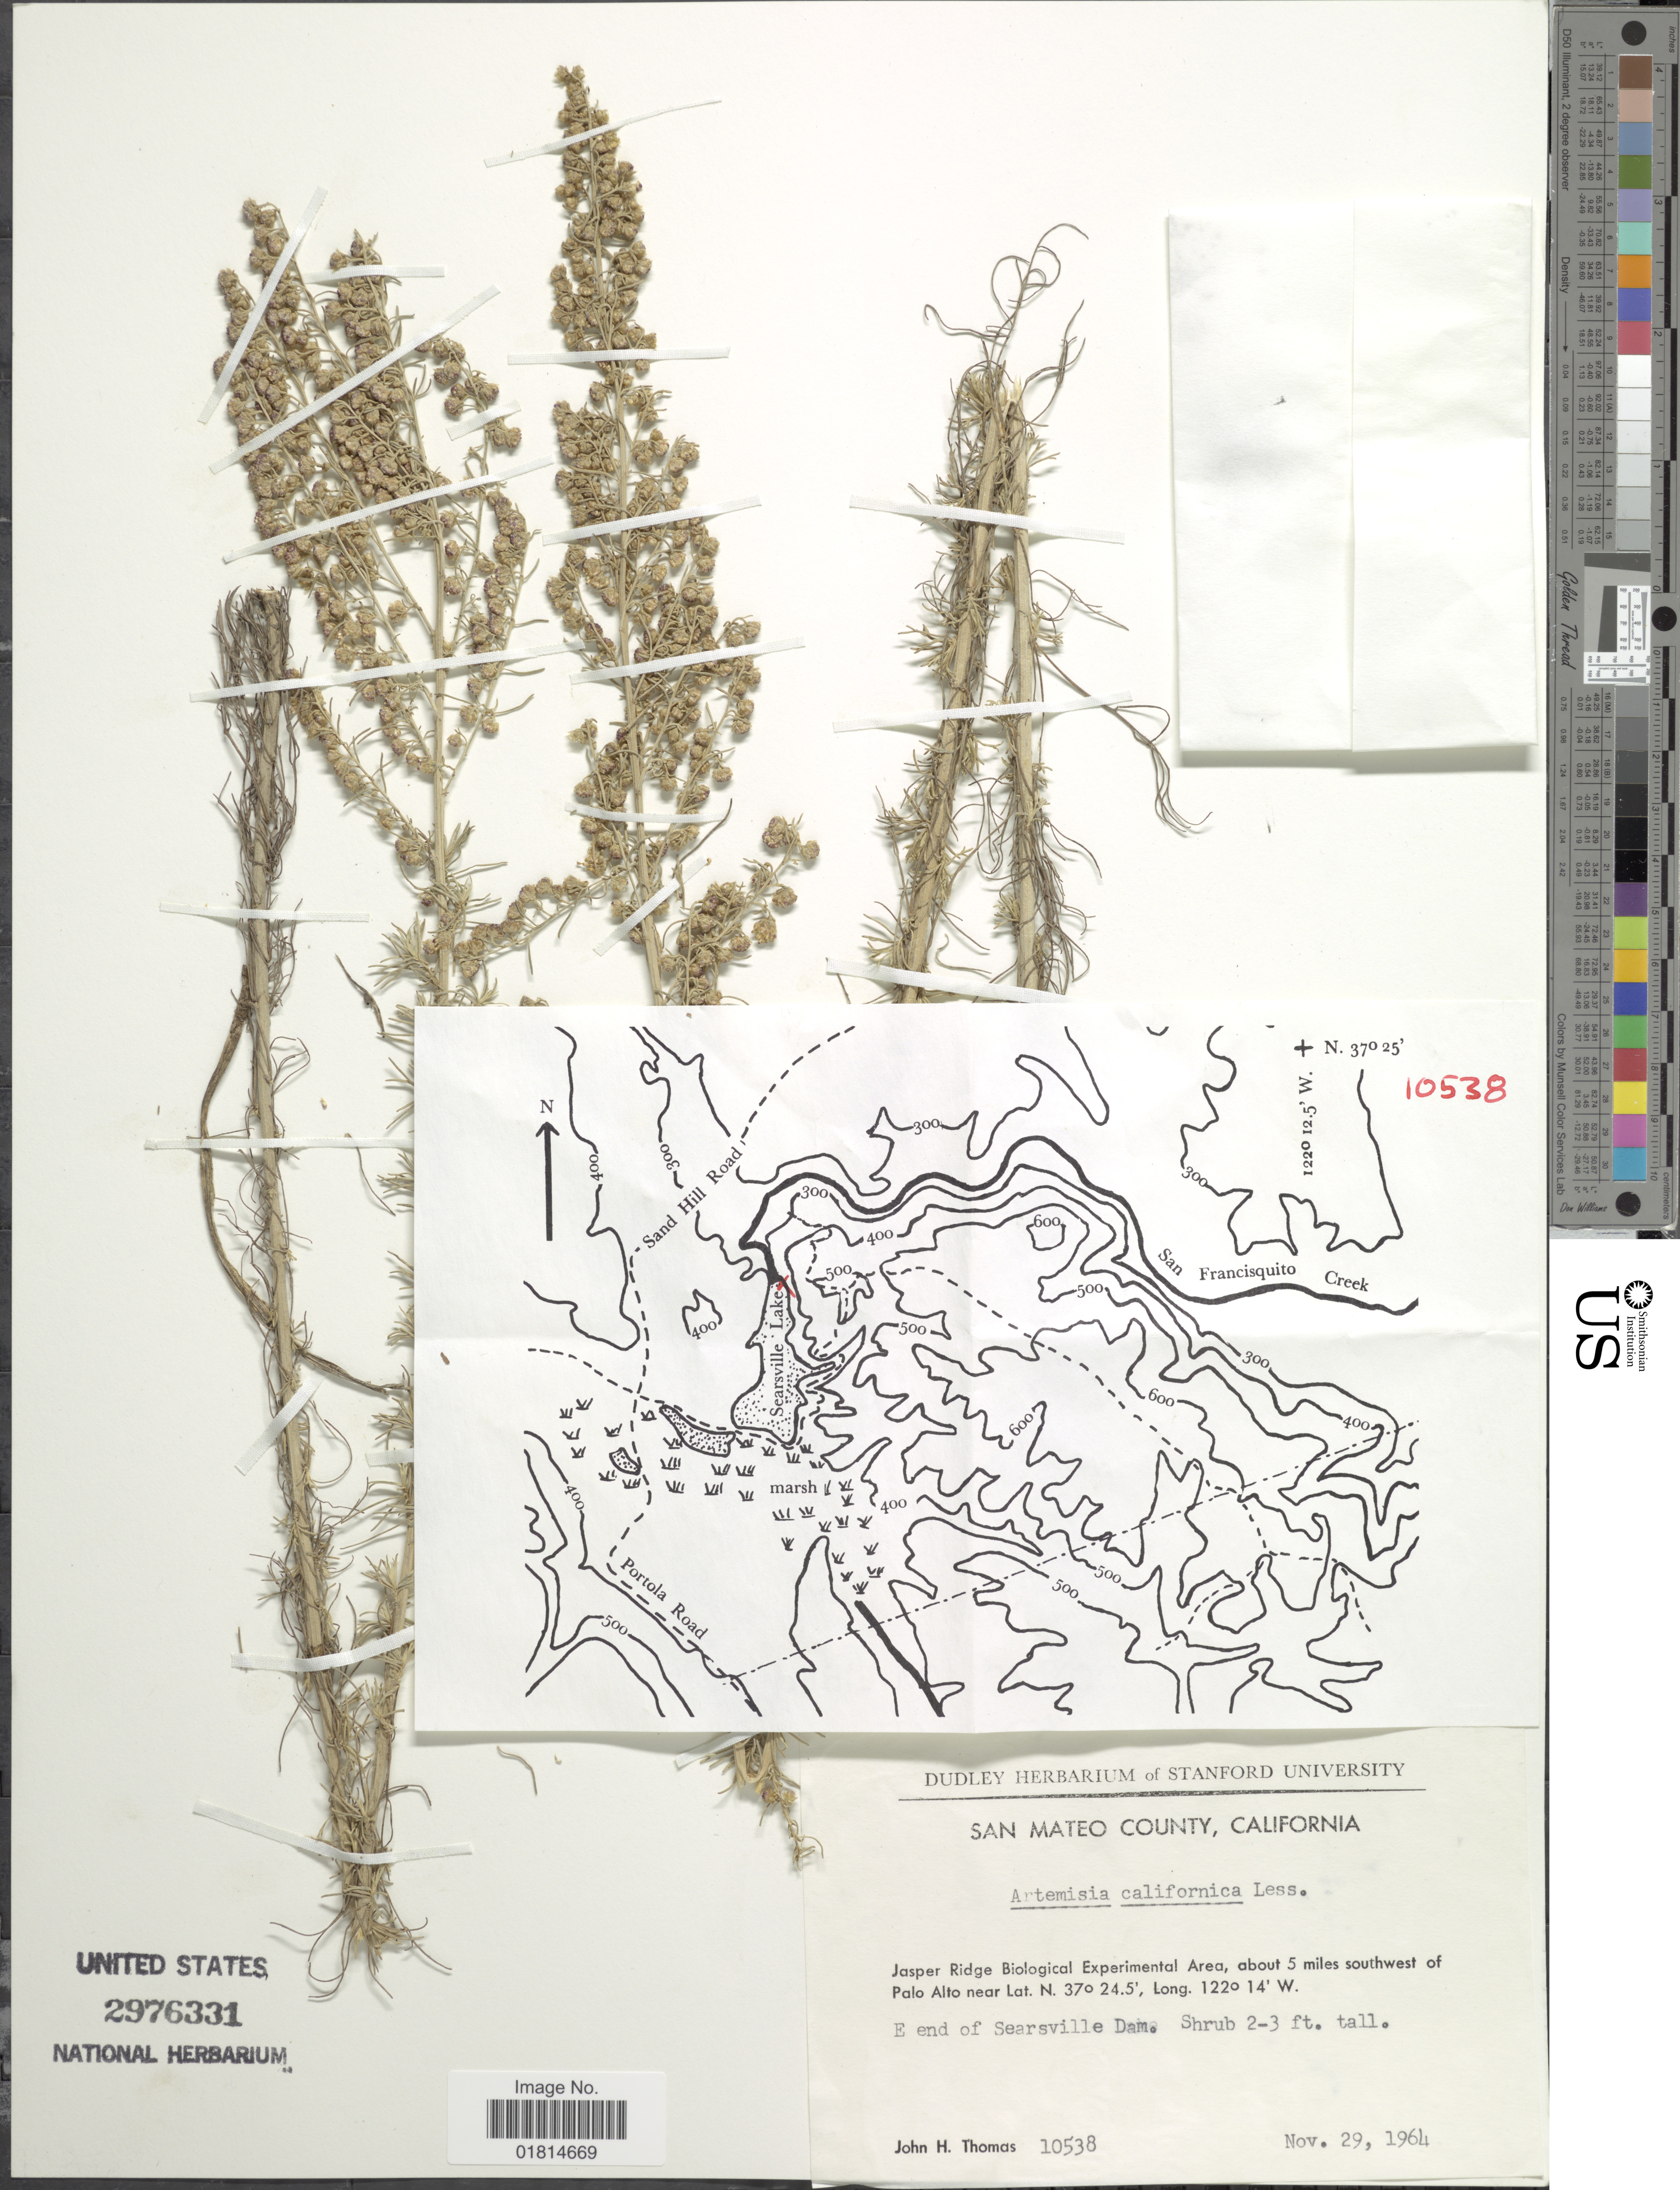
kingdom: Plantae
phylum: Tracheophyta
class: Magnoliopsida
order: Asterales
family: Asteraceae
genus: Artemisia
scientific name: Artemisia californica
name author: Less.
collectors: J. T. Howell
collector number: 10538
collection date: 1964-11-29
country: United States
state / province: California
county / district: San Mateo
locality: San Mateo County, California. Jasper Ridge Biological Experimental Area, about 5 miles southwest of Palo Alto. E end of Searsville Dam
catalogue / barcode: US 2976331